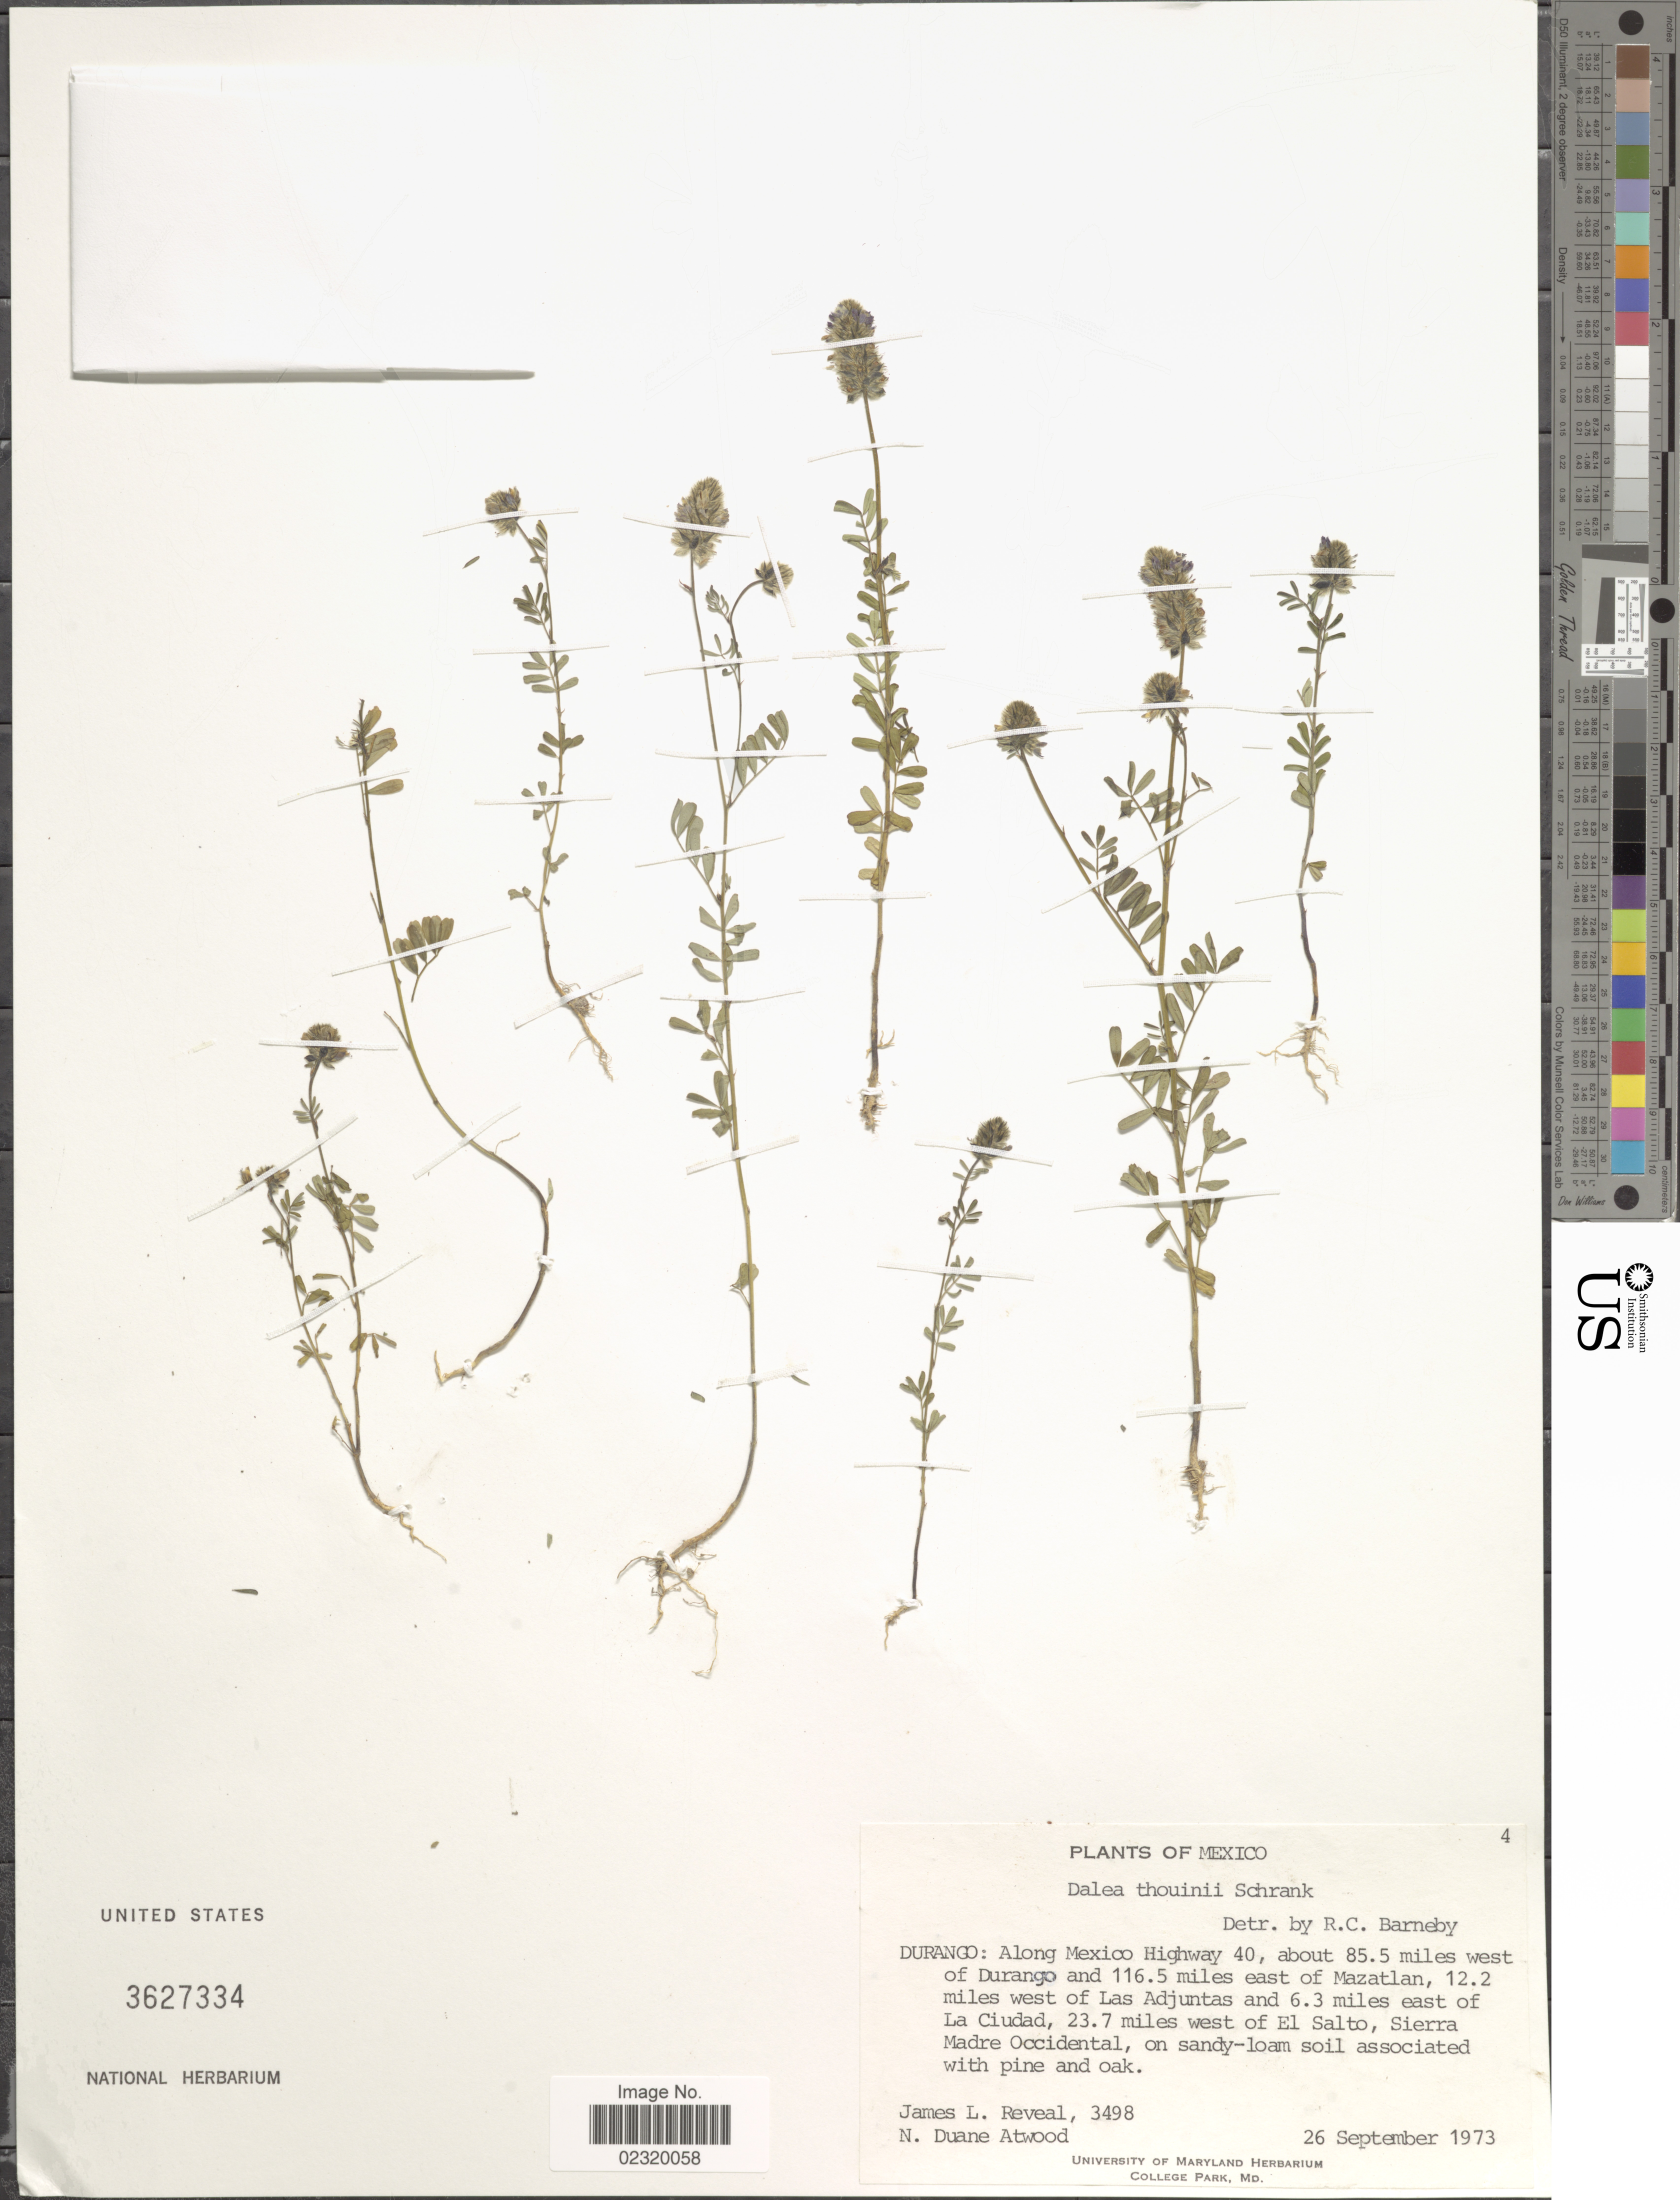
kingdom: Plantae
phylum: Tracheophyta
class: Magnoliopsida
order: Fabales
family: Fabaceae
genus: Dalea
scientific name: Dalea thouinii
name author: Schrank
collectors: J. L. Reveal & N. Atwood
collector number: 3498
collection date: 1973-09-26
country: Mexico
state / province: Durango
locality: Along Mexico Highway 40, about 85.5 miles west of Durango and 116.5 miles east of Mazatlan, 12.2 miles west of Las Adjuntas and 6.3 miles east of La Ciudad, 23.7 miles west of El Salto, Sierra Madre Occidental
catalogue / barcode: US 3627334